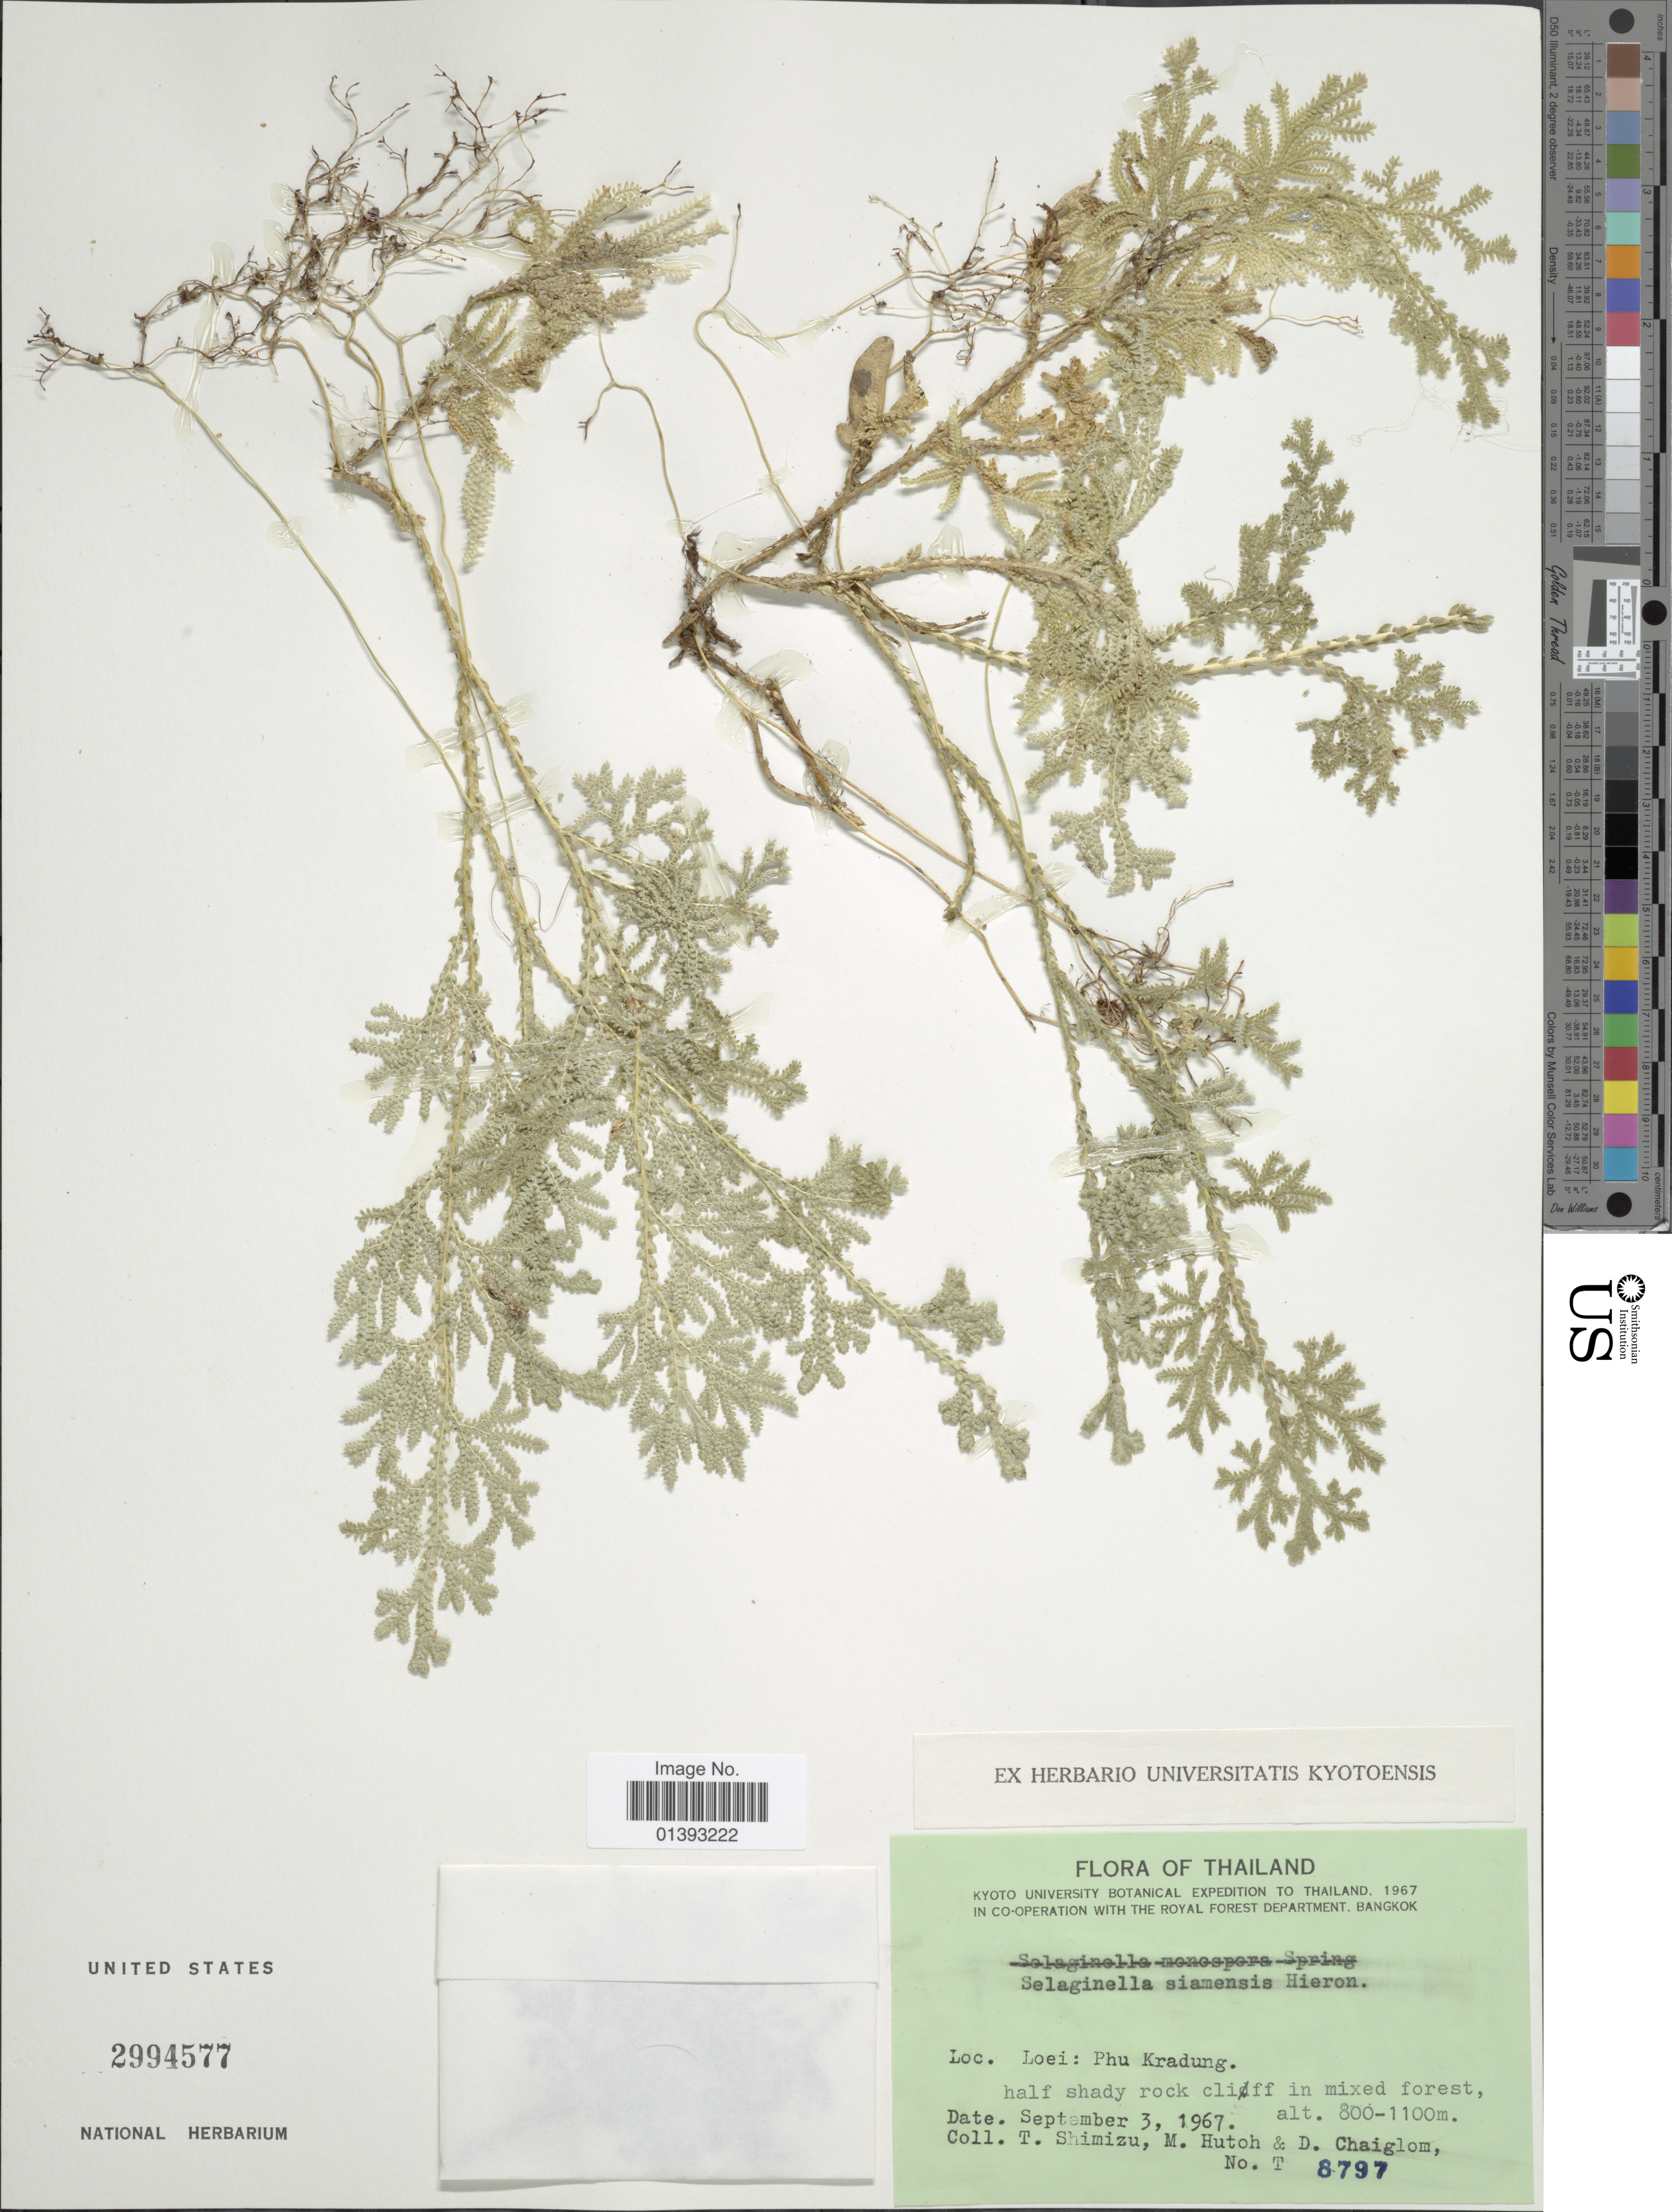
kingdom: Plantae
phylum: Tracheophyta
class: Lycopodiopsida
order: Selaginellales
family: Selaginellaceae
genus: Selaginella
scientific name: Selaginella siamensis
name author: Hieron.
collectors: T. Shimizu, M. Hutoh & D. Chaiglom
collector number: T8797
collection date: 1967-09-03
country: Thailand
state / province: Loei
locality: Phu Kradung, half shady rock cliff in mixed forest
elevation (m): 800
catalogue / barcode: US 2994577